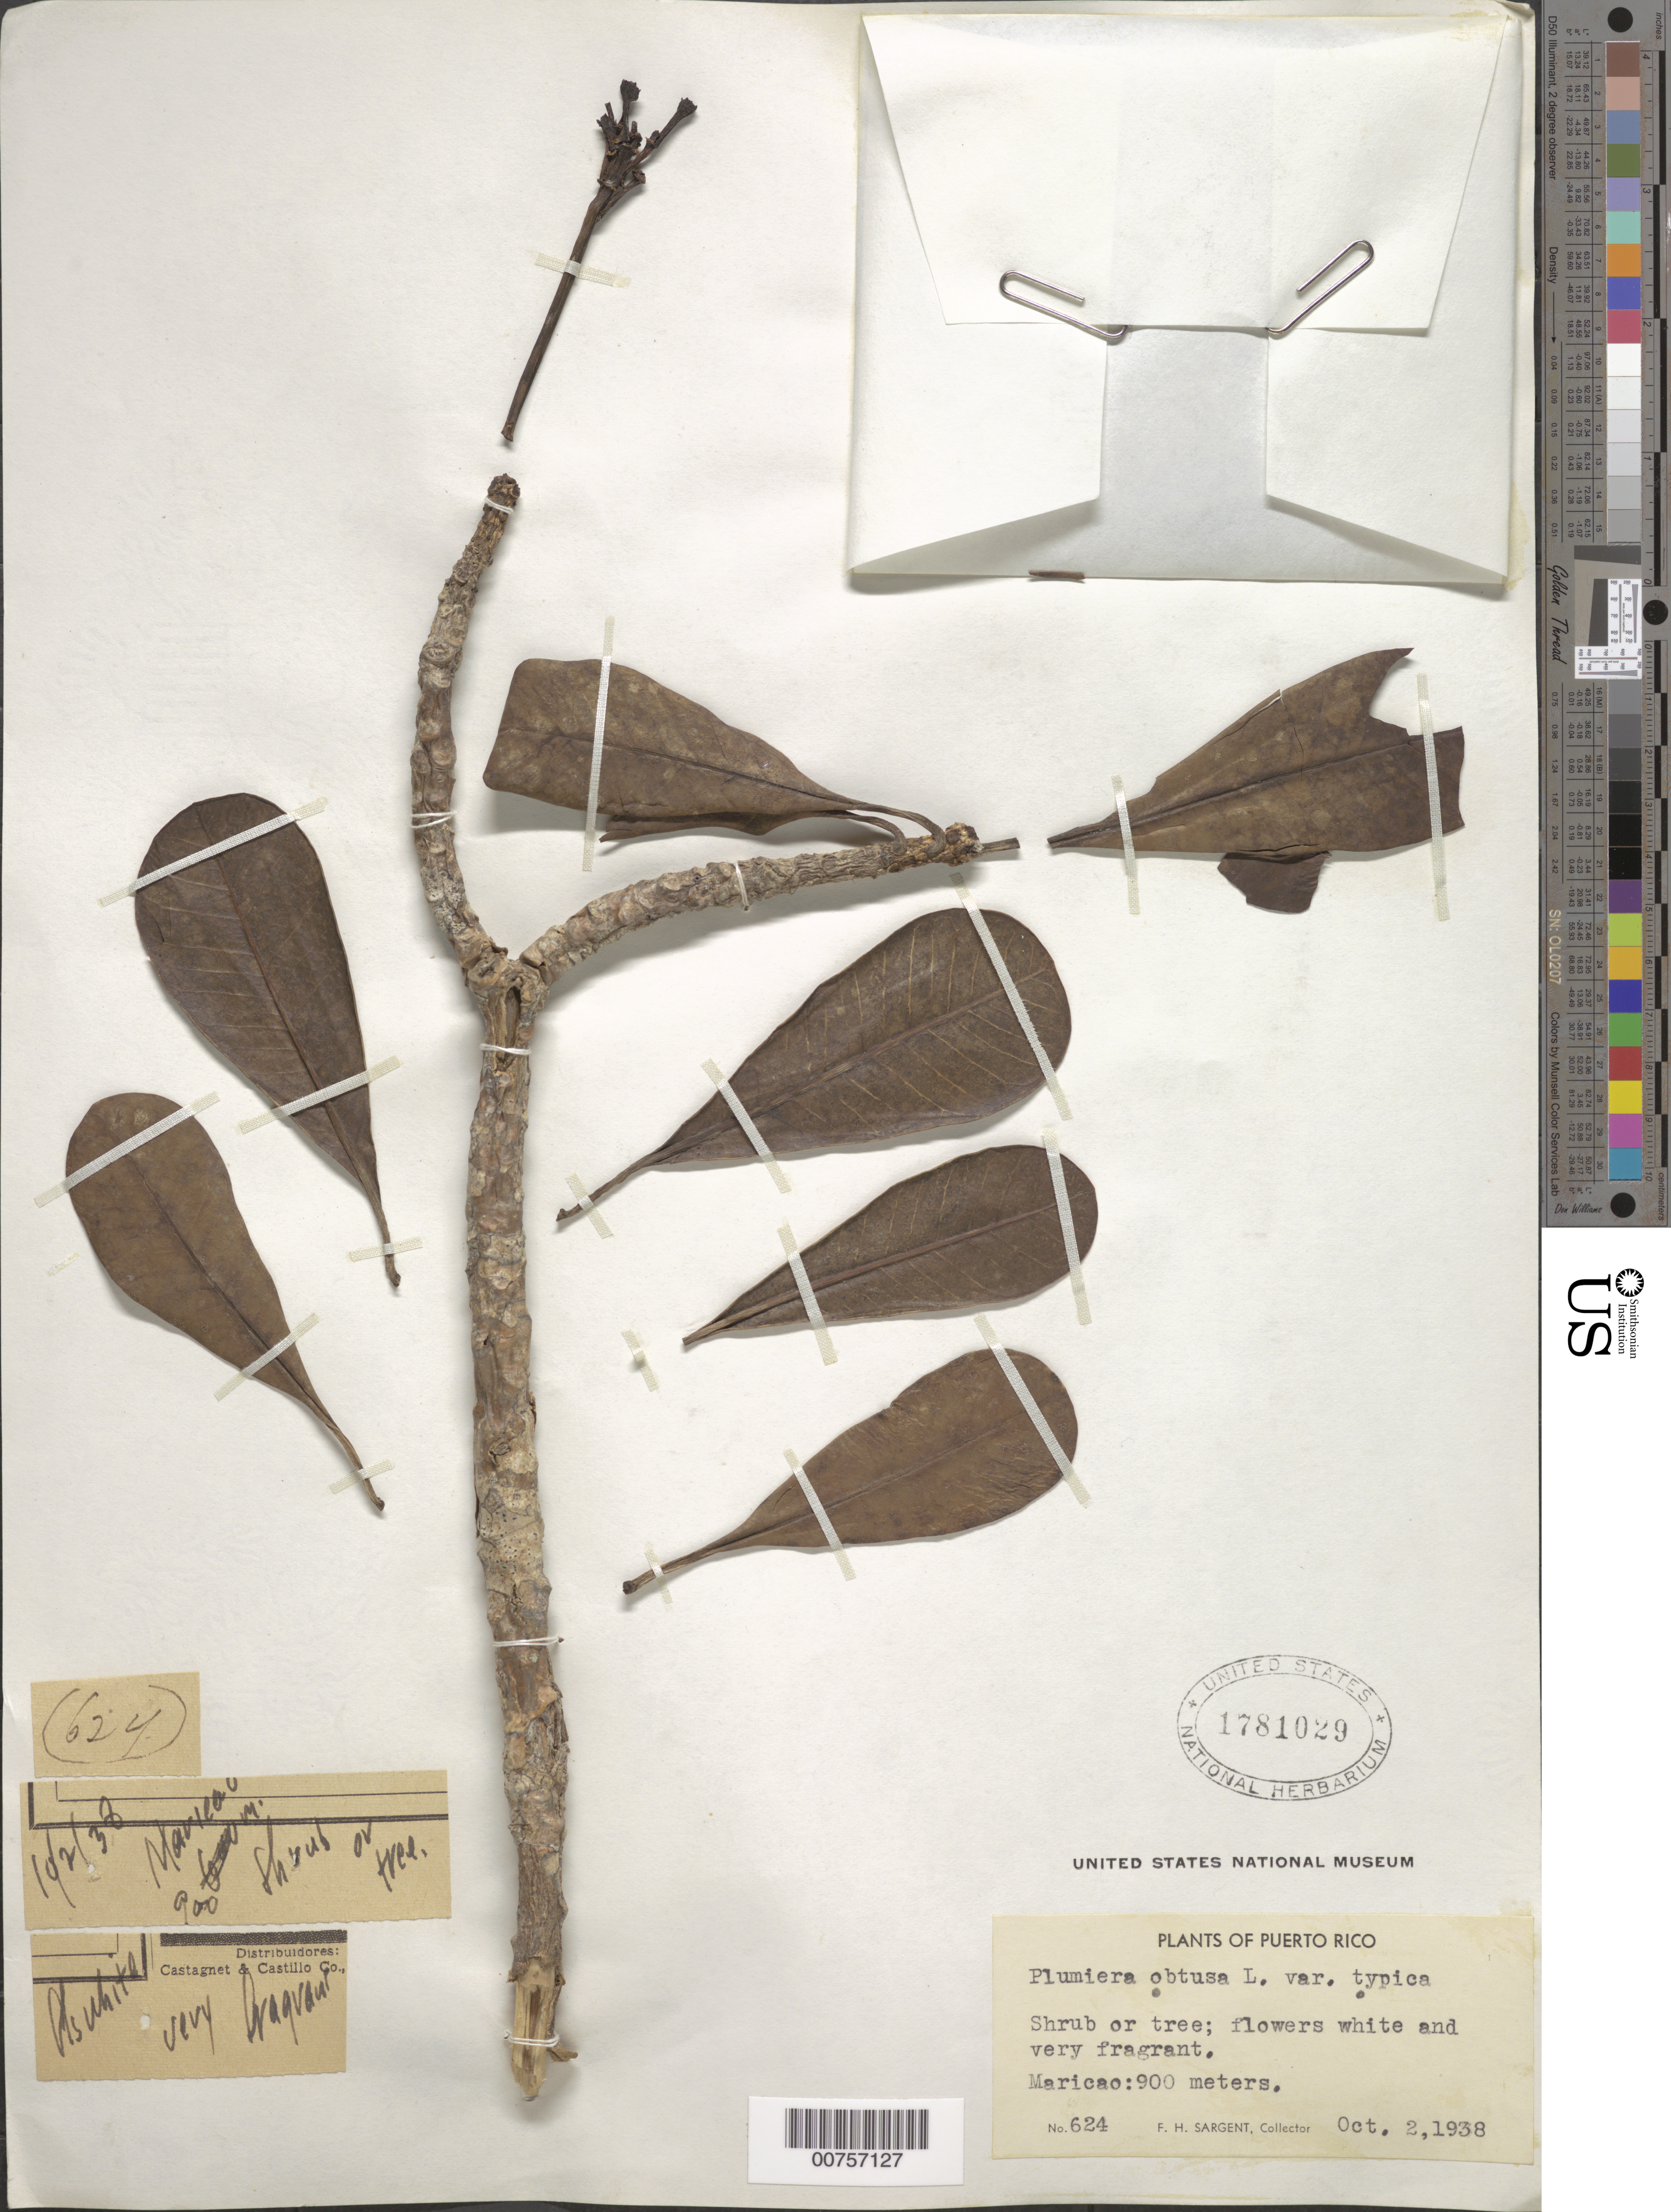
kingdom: Plantae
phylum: Tracheophyta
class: Magnoliopsida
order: Gentianales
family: Apocynaceae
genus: Plumeria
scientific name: Plumeria obtusa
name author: L.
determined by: Acevedo-Rodríguez, P., (BOT), Smithsonian Institution - National Museum of Natural History (UNITED STATES)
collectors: F. H. Sargent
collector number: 624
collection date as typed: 02 Oct 1938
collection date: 1938-10-02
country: Puerto Rico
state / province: Maricao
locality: Maricao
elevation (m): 900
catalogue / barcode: US 1781029